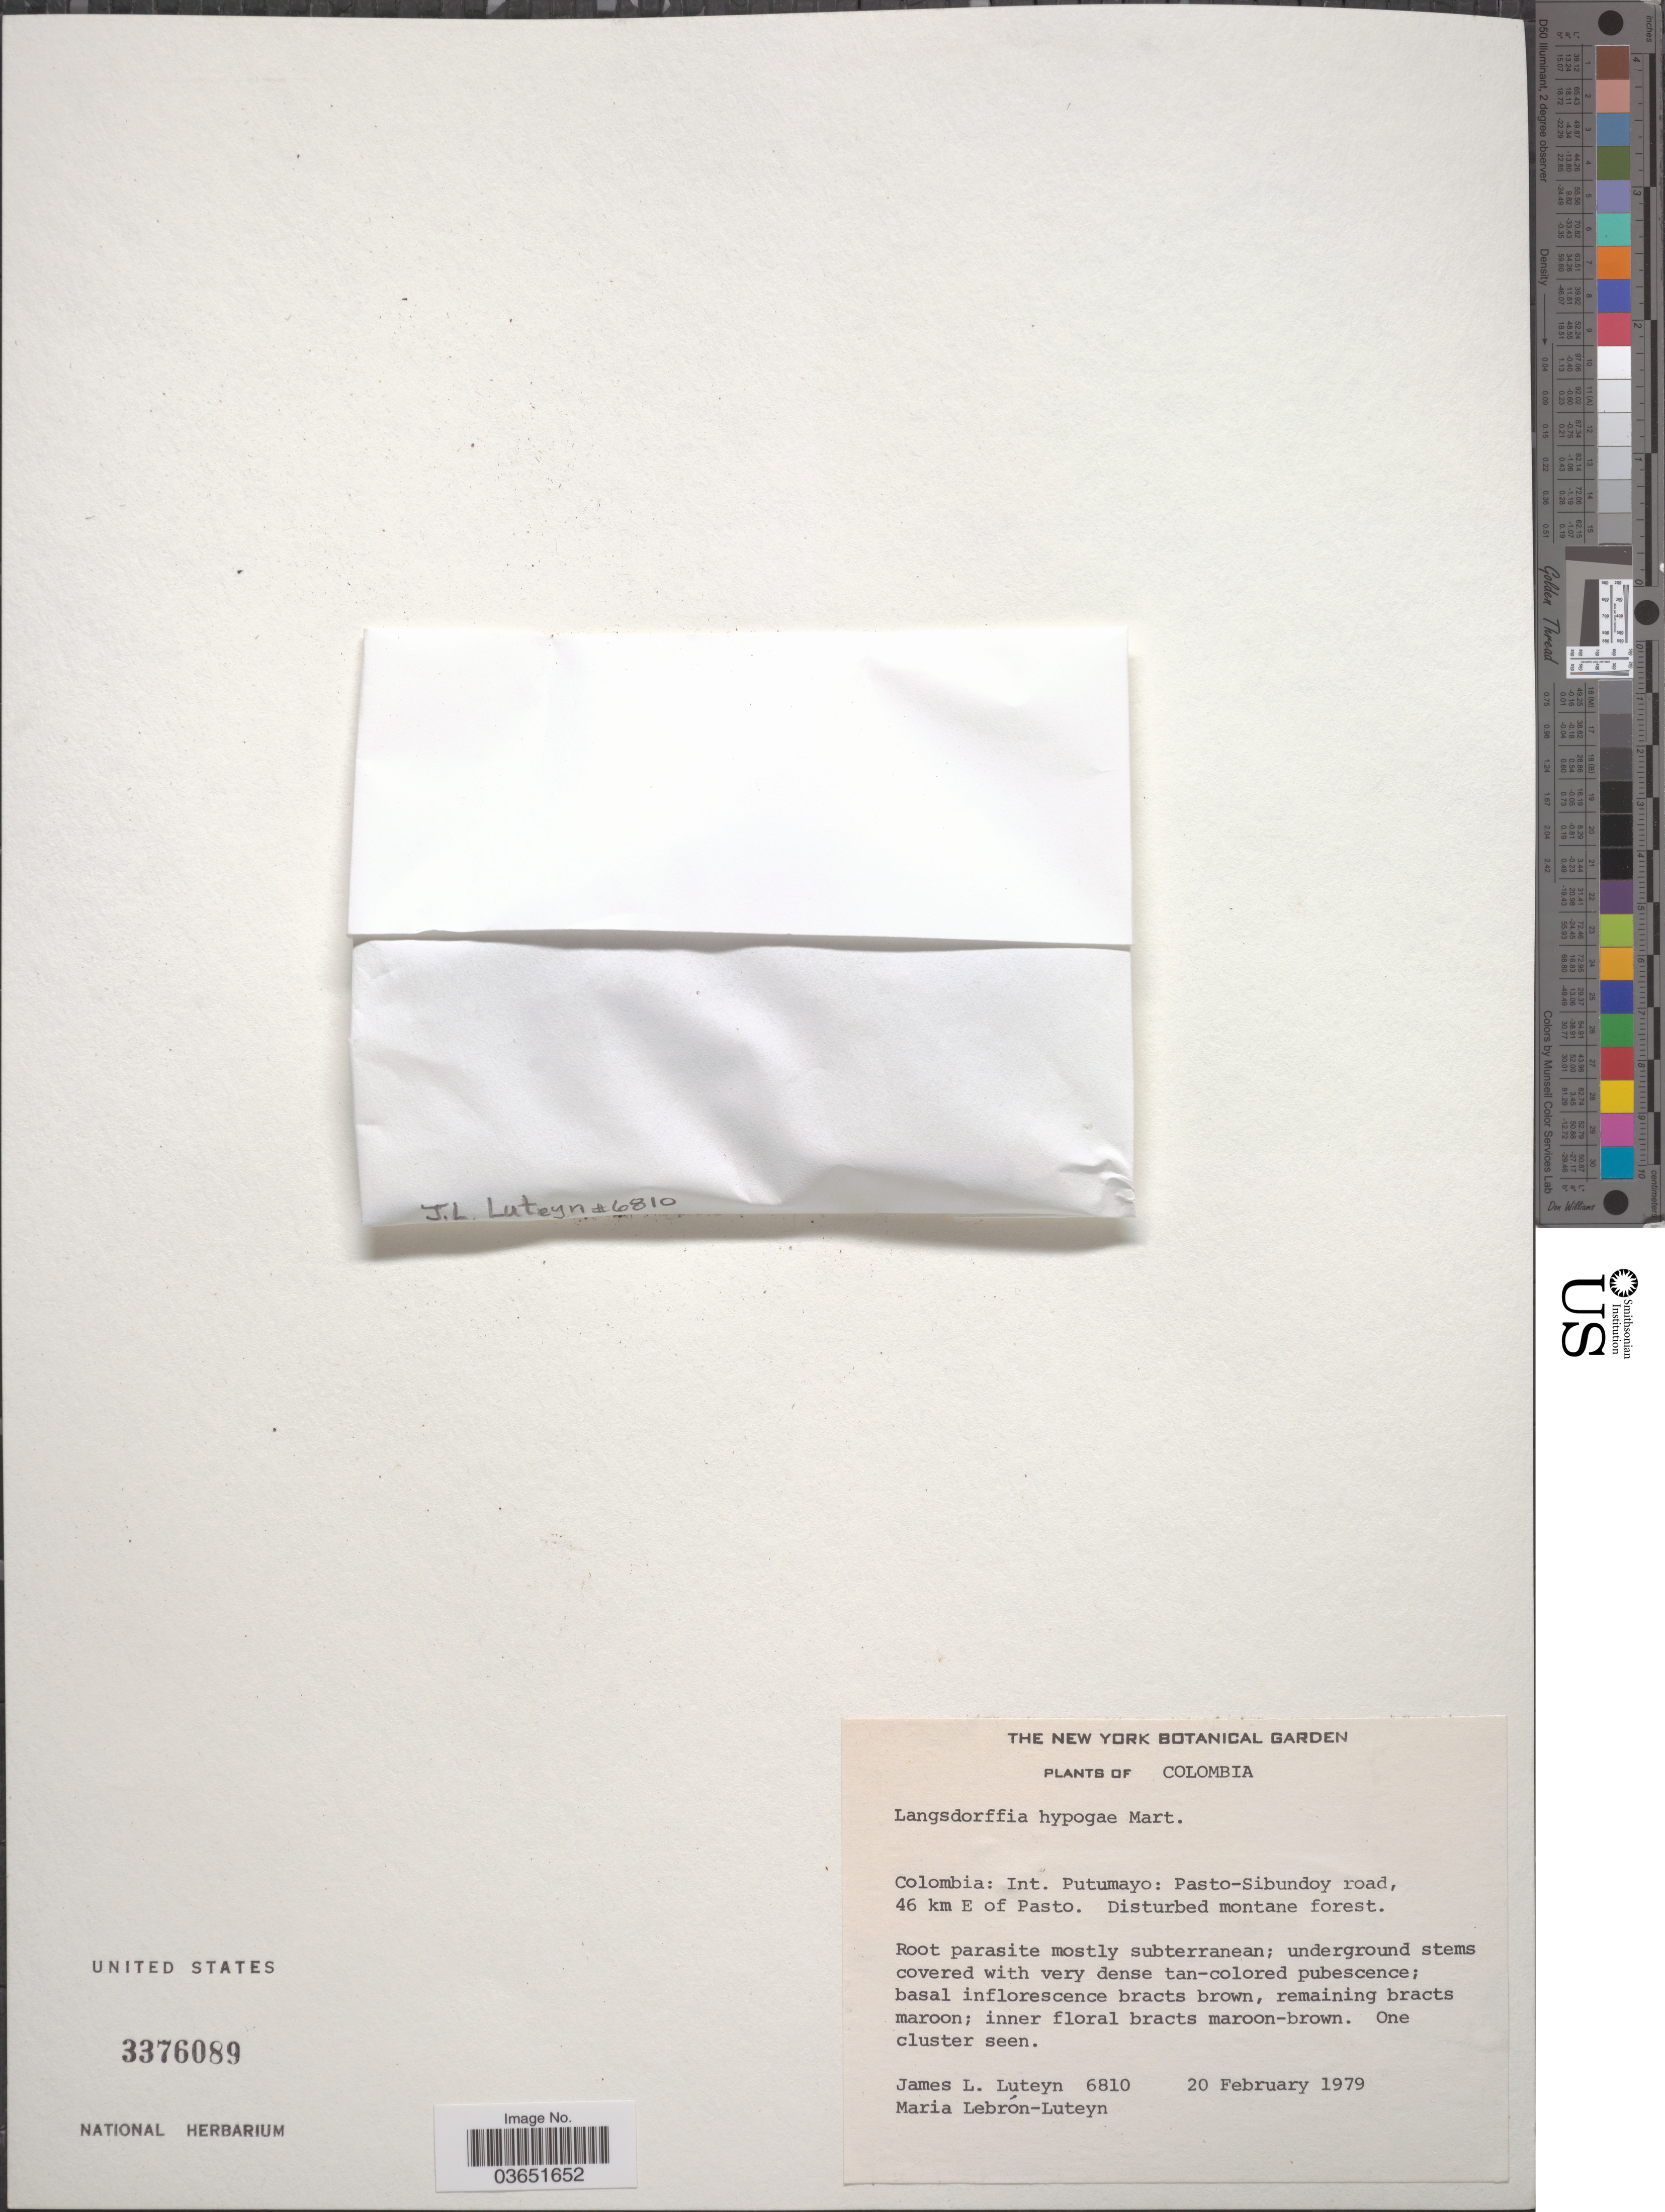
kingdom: Plantae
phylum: Tracheophyta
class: Magnoliopsida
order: Santalales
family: Balanophoraceae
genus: Langsdorffia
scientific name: Langsdorffia hypogaea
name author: Mart.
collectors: J. L. Luteyn & M. L. Lebrón-Luteyn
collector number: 6810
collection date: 1979-02-20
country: Colombia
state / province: Putumayo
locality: Int. Putumayo: Pasto-Sibundoy road, 46 km E of Pasto.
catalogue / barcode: US 3376089